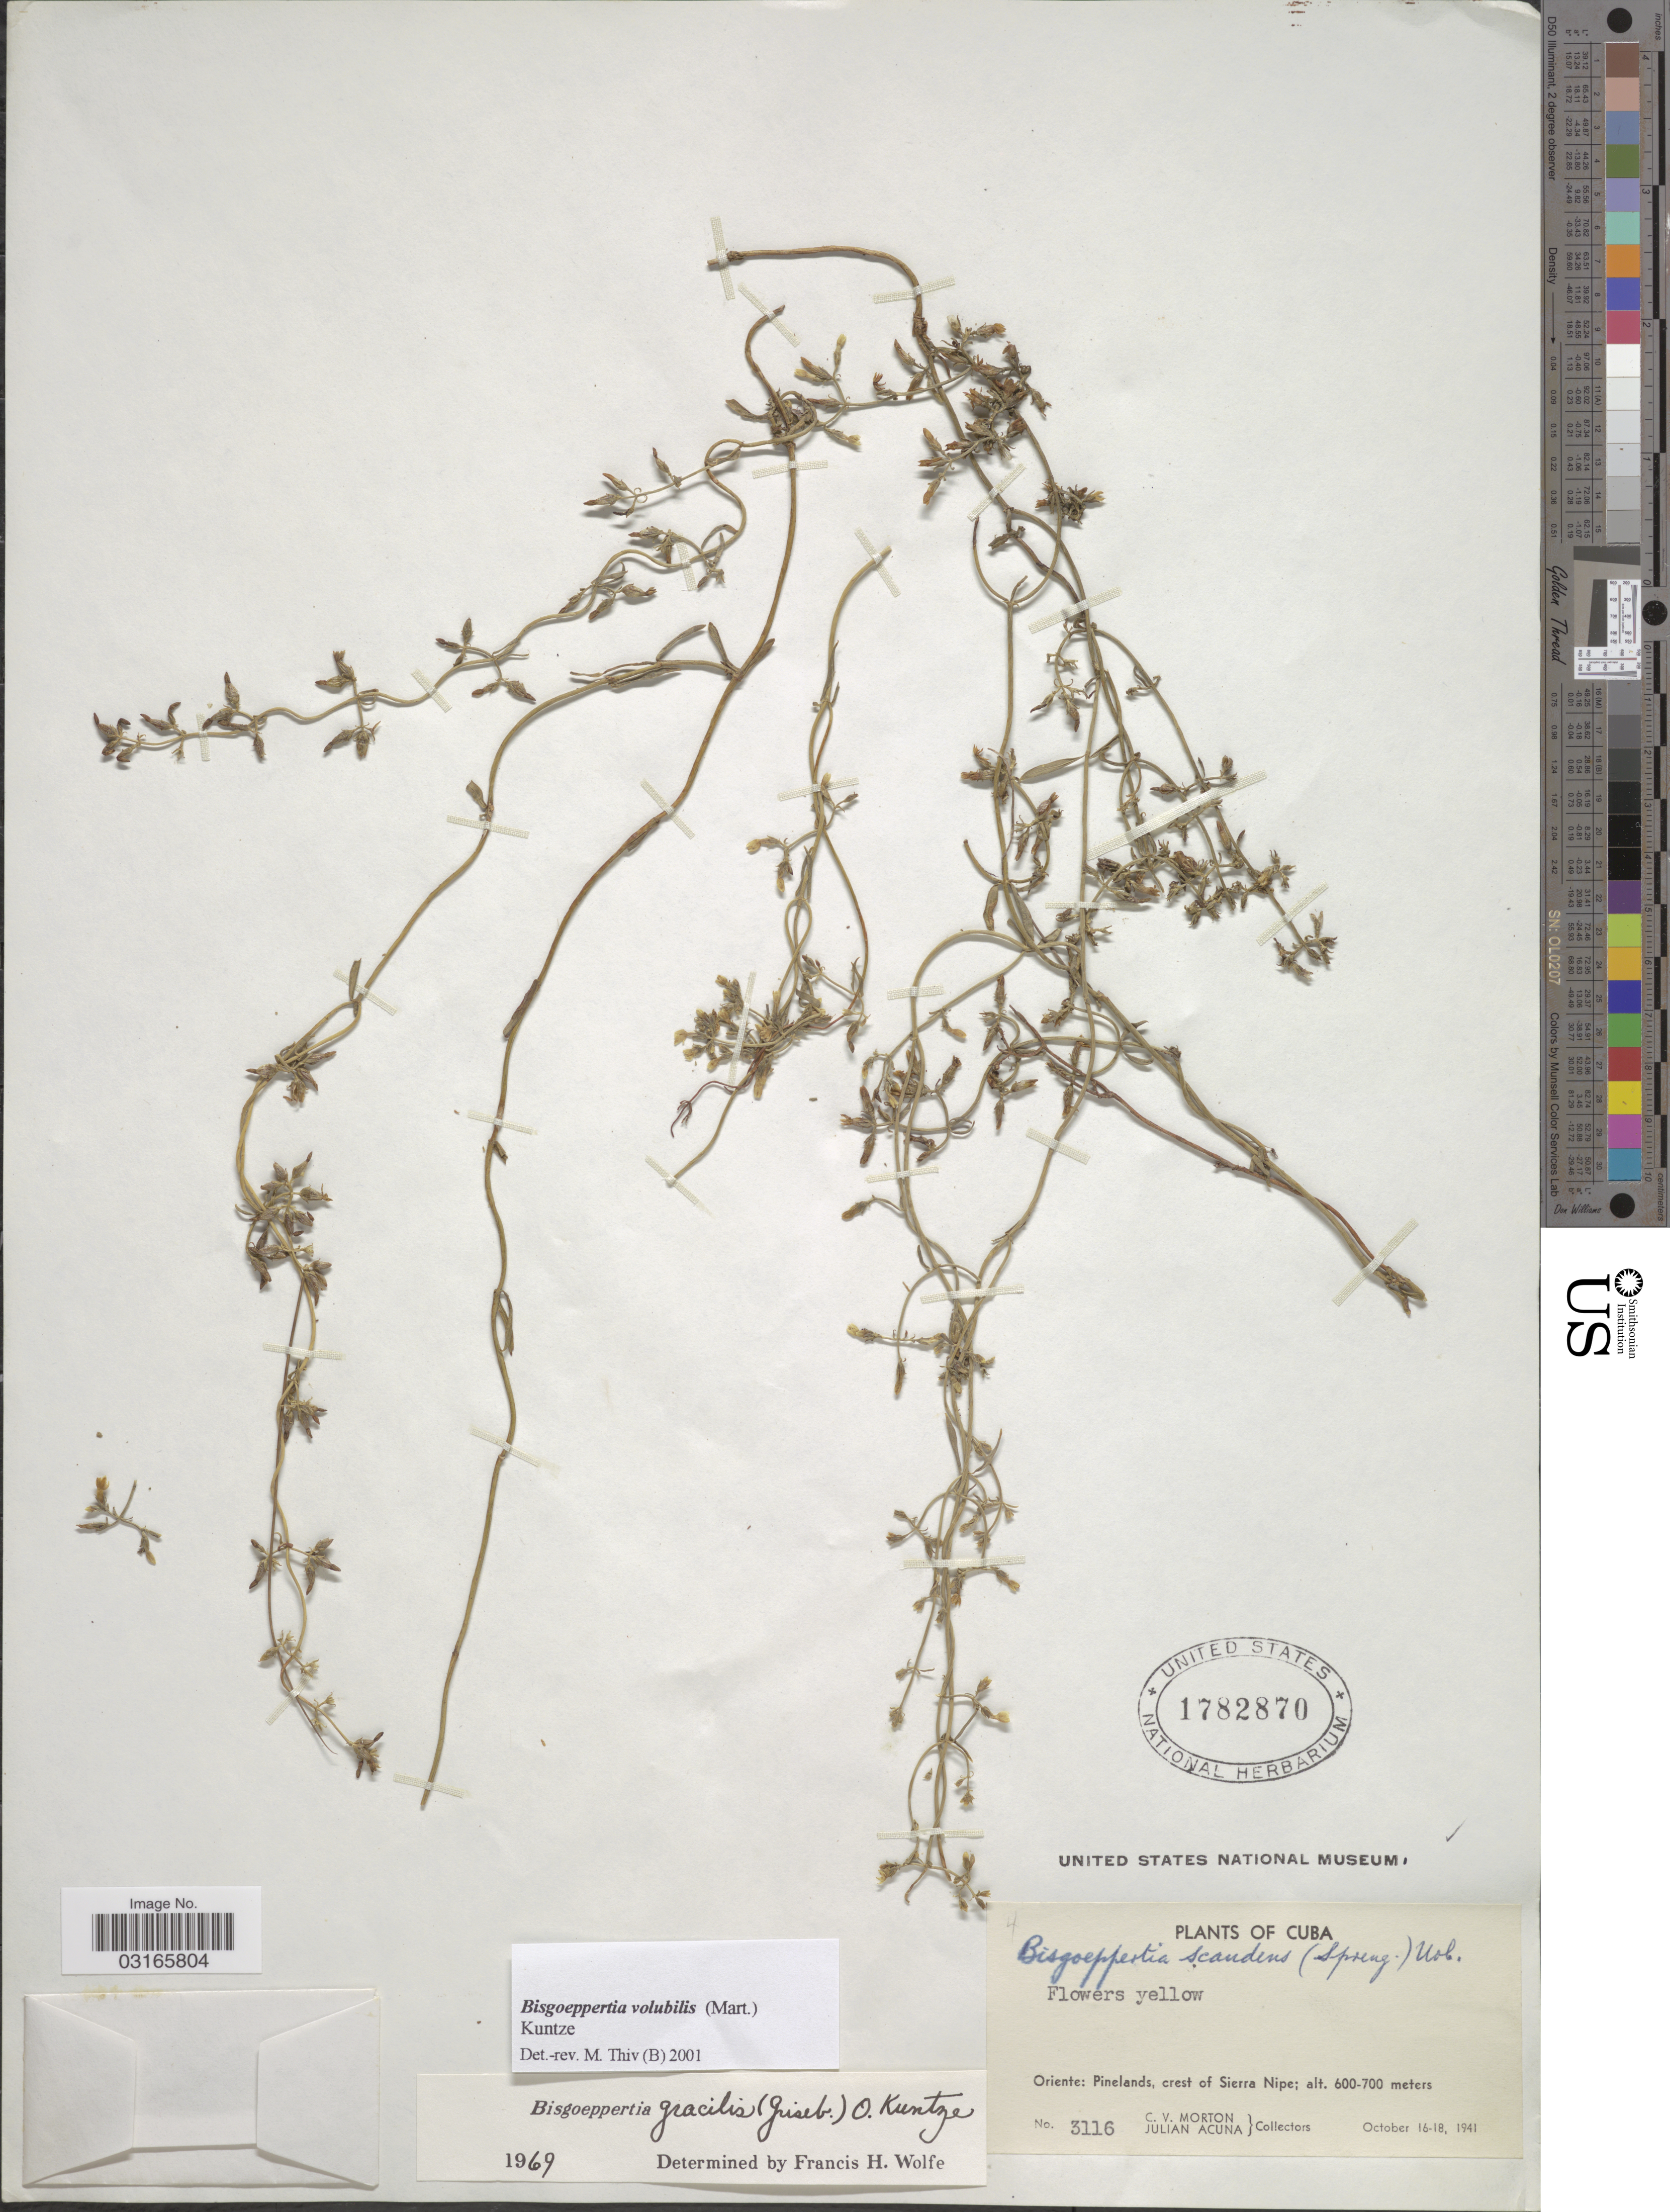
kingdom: Plantae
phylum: Tracheophyta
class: Magnoliopsida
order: Gentianales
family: Gentianaceae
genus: Bisgoeppertia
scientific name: Bisgoeppertia volubilis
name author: (Griseb.) Kuntze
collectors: C. V. Morton & R. Acuña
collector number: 3116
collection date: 1941-10-16/1941-10-18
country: Cuba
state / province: Oriente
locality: Pinelands, crest of Sierra Nipe.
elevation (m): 600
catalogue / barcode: US 1782870